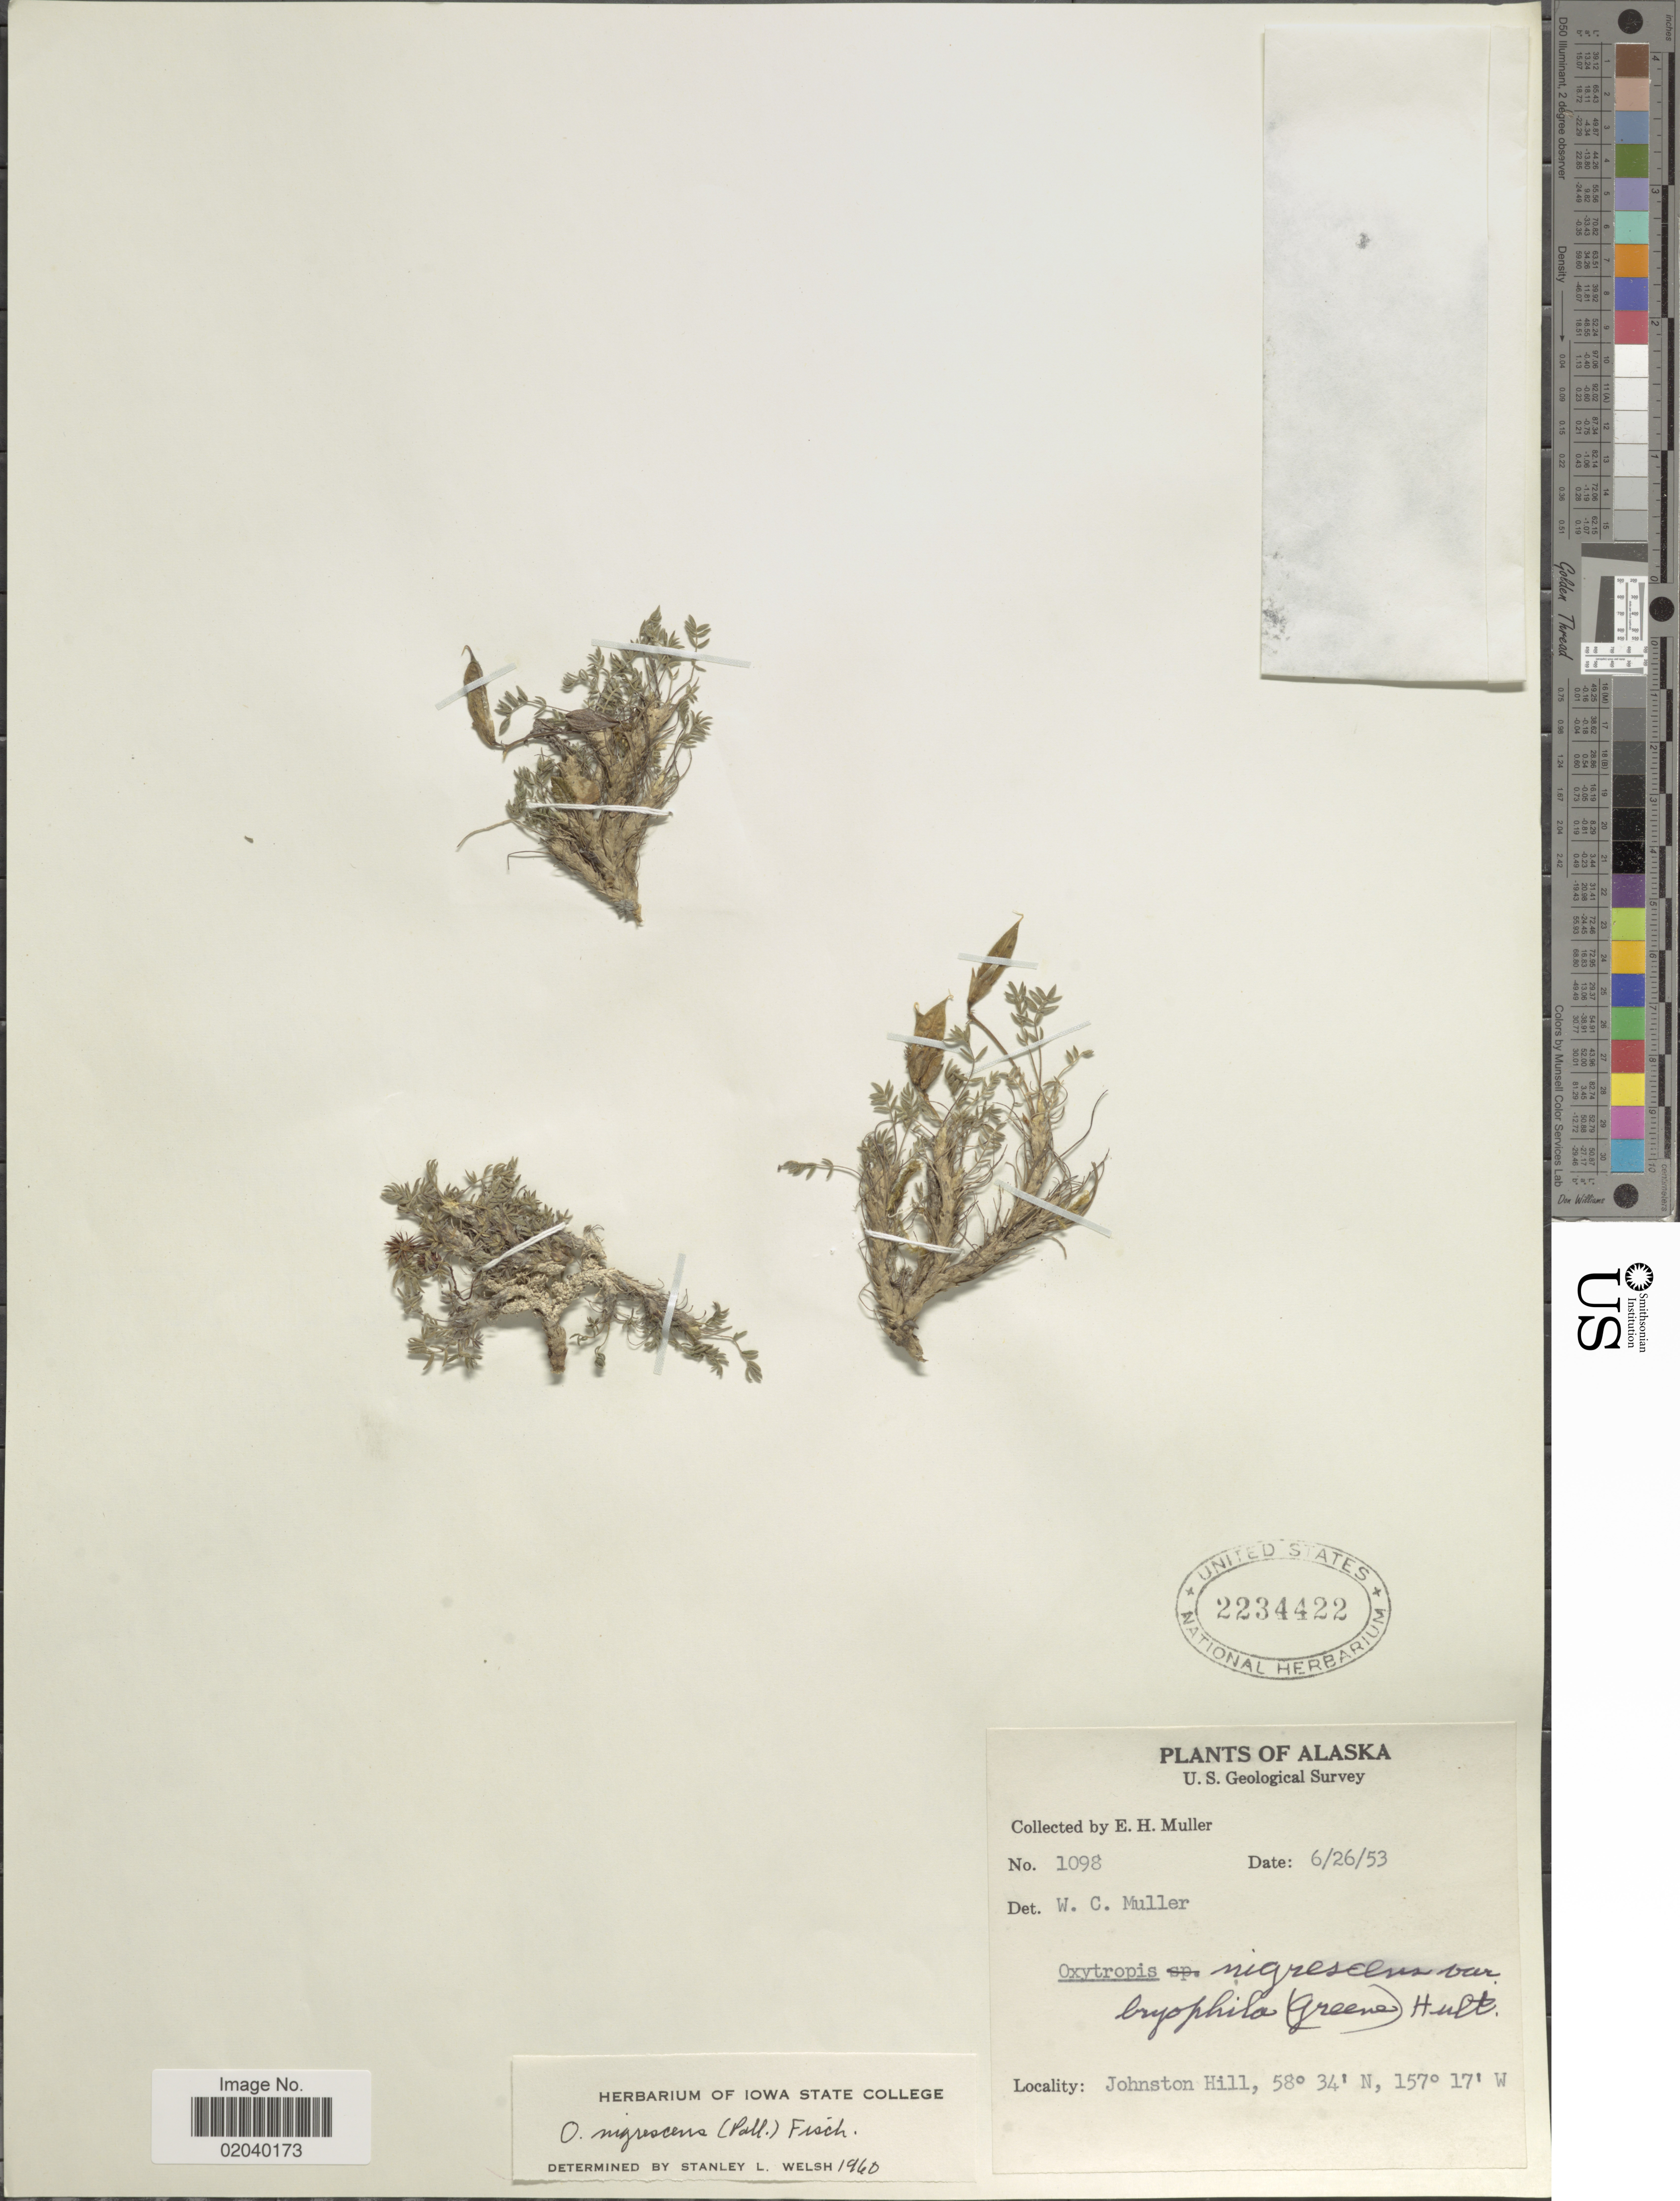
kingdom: Plantae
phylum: Tracheophyta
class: Magnoliopsida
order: Fabales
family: Fabaceae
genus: Oxytropis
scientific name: Oxytropis nigrescens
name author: (Pall.) Fisch. ex DC.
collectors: E. H. Muller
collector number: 1098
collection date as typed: Transcribed d/m/y: 26/6/53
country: United States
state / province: Alaska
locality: Johnston Hill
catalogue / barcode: US 2234422